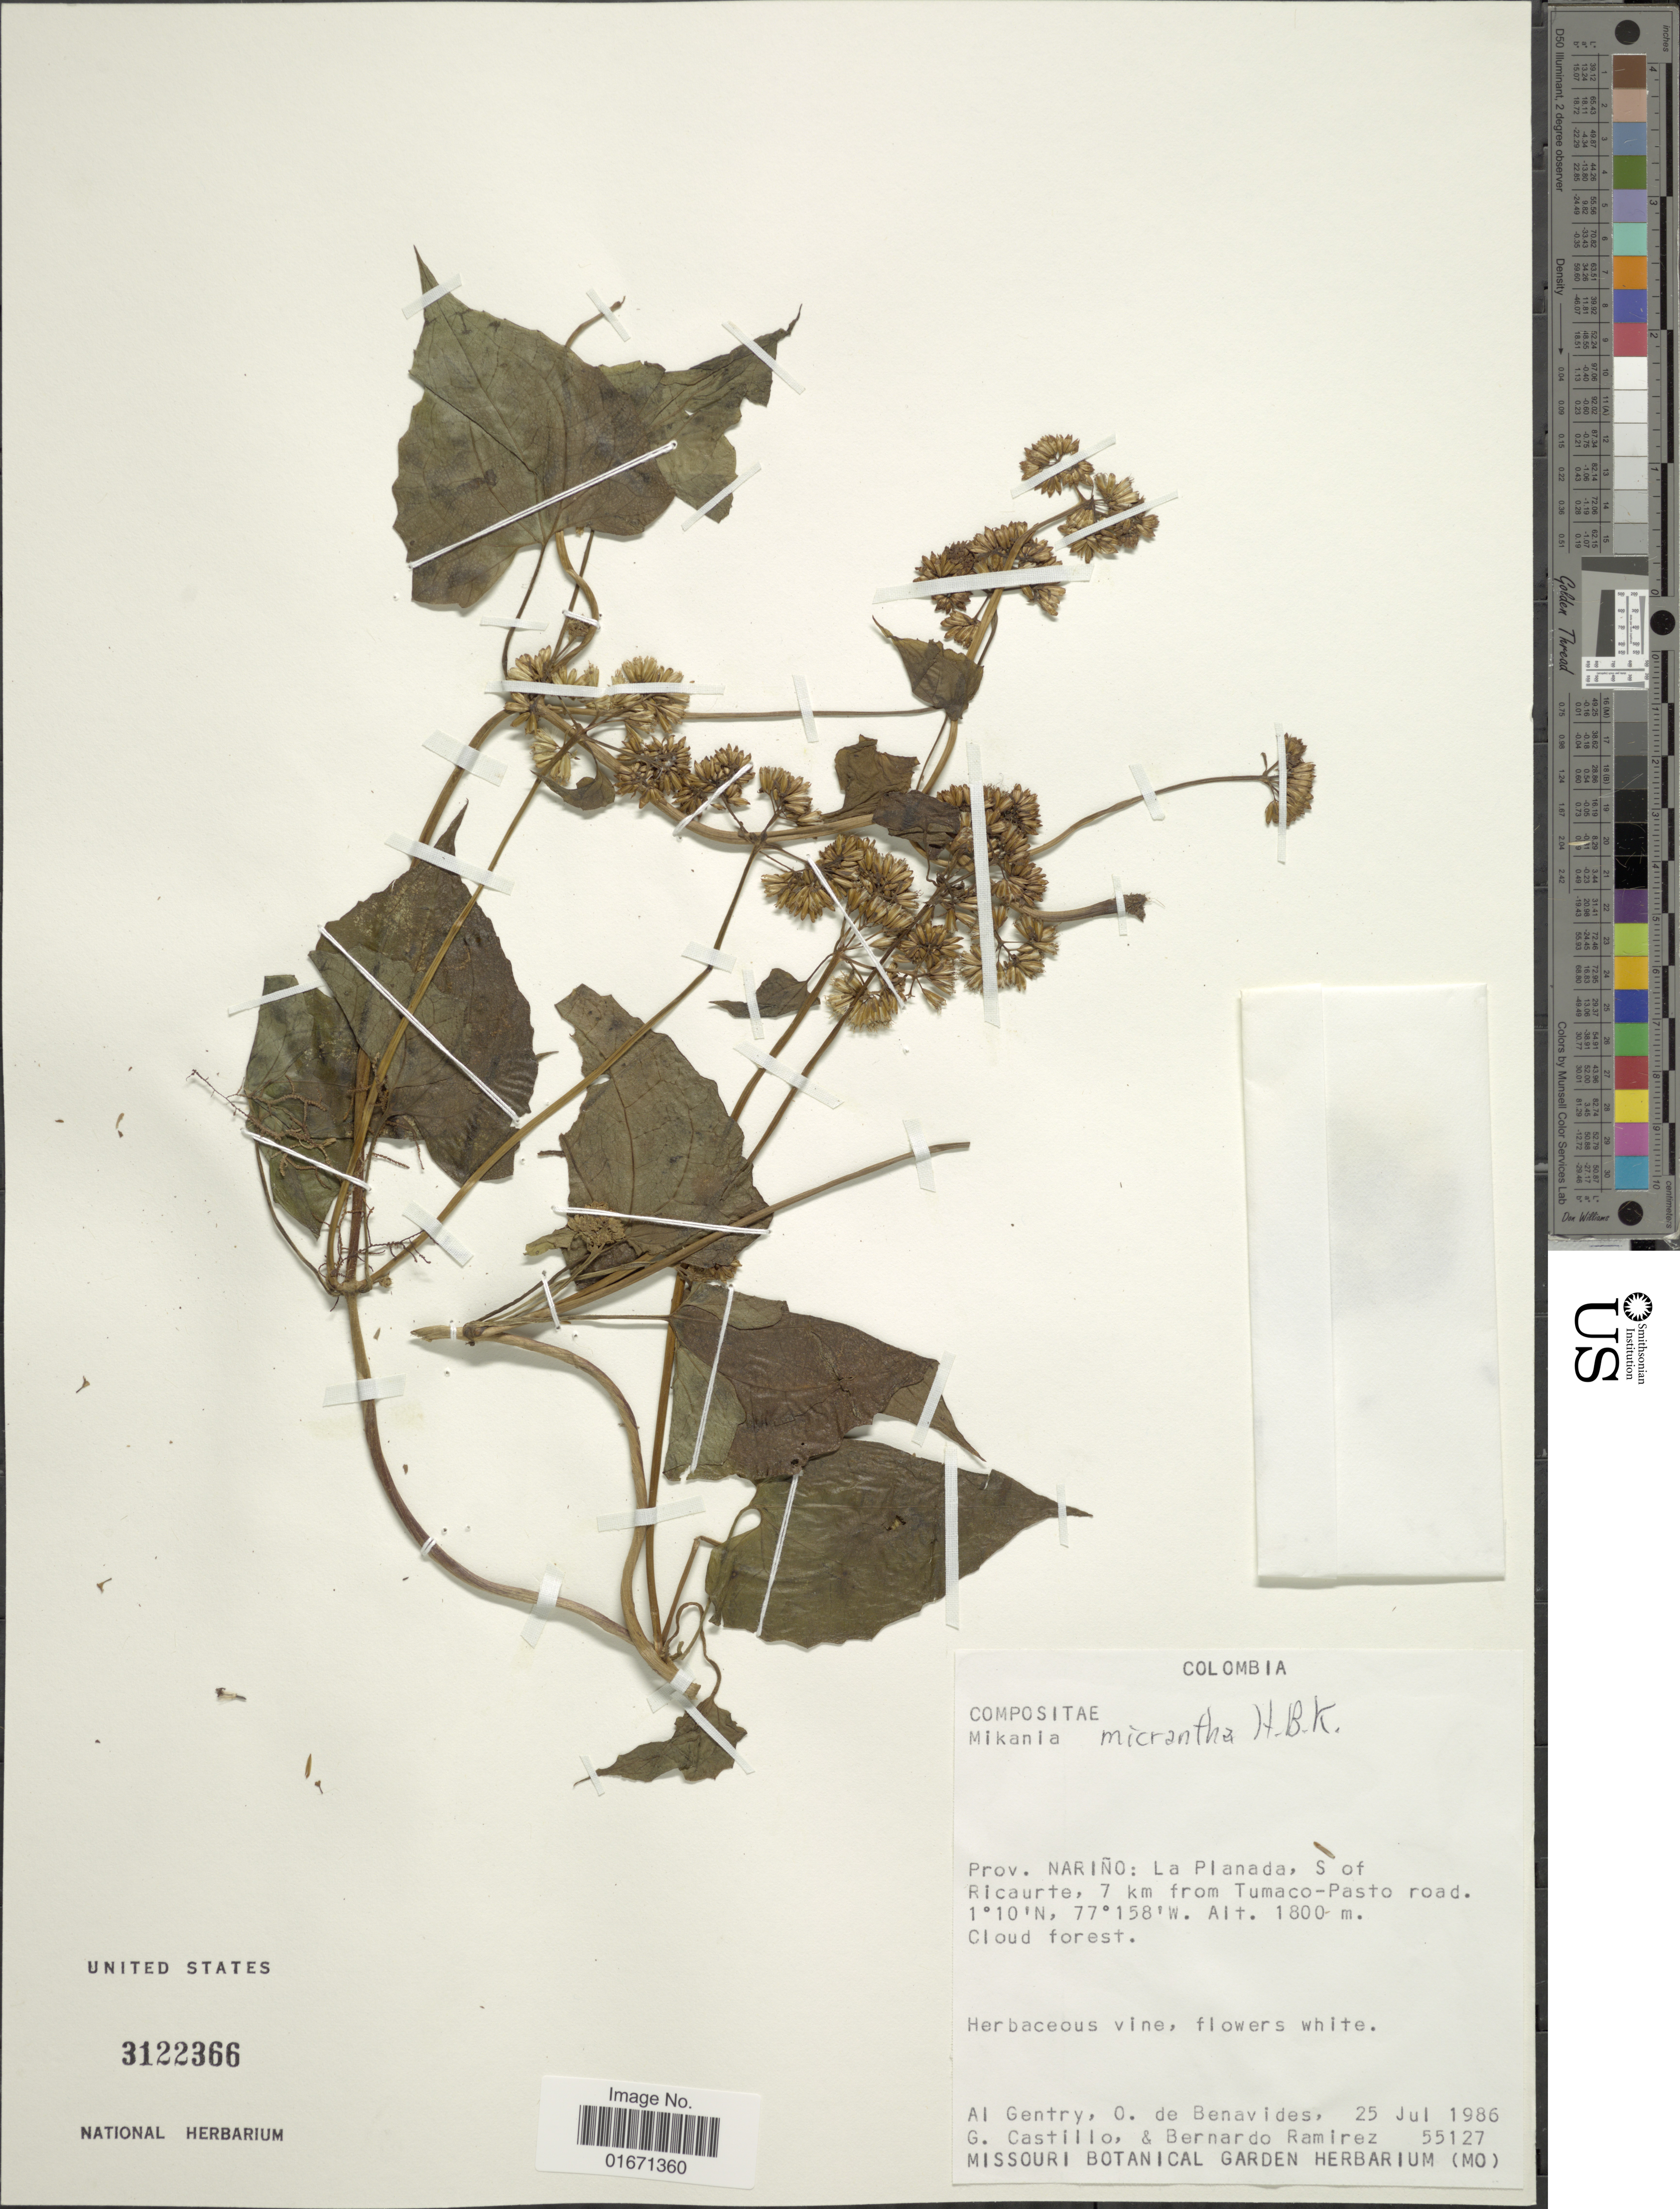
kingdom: Plantae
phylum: Tracheophyta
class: Magnoliopsida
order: Asterales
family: Asteraceae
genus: Mikania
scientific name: Mikania micrantha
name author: Kunth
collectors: A. H. Gentry, Olga S. de Benavides, G. Castillo & B. Ramírez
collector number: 55127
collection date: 1986-07-25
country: Colombia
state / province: Nariño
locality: La Planada, S of Ricaurte, 7 km from Tumaco-Pasto road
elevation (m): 1800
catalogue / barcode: US 3122366